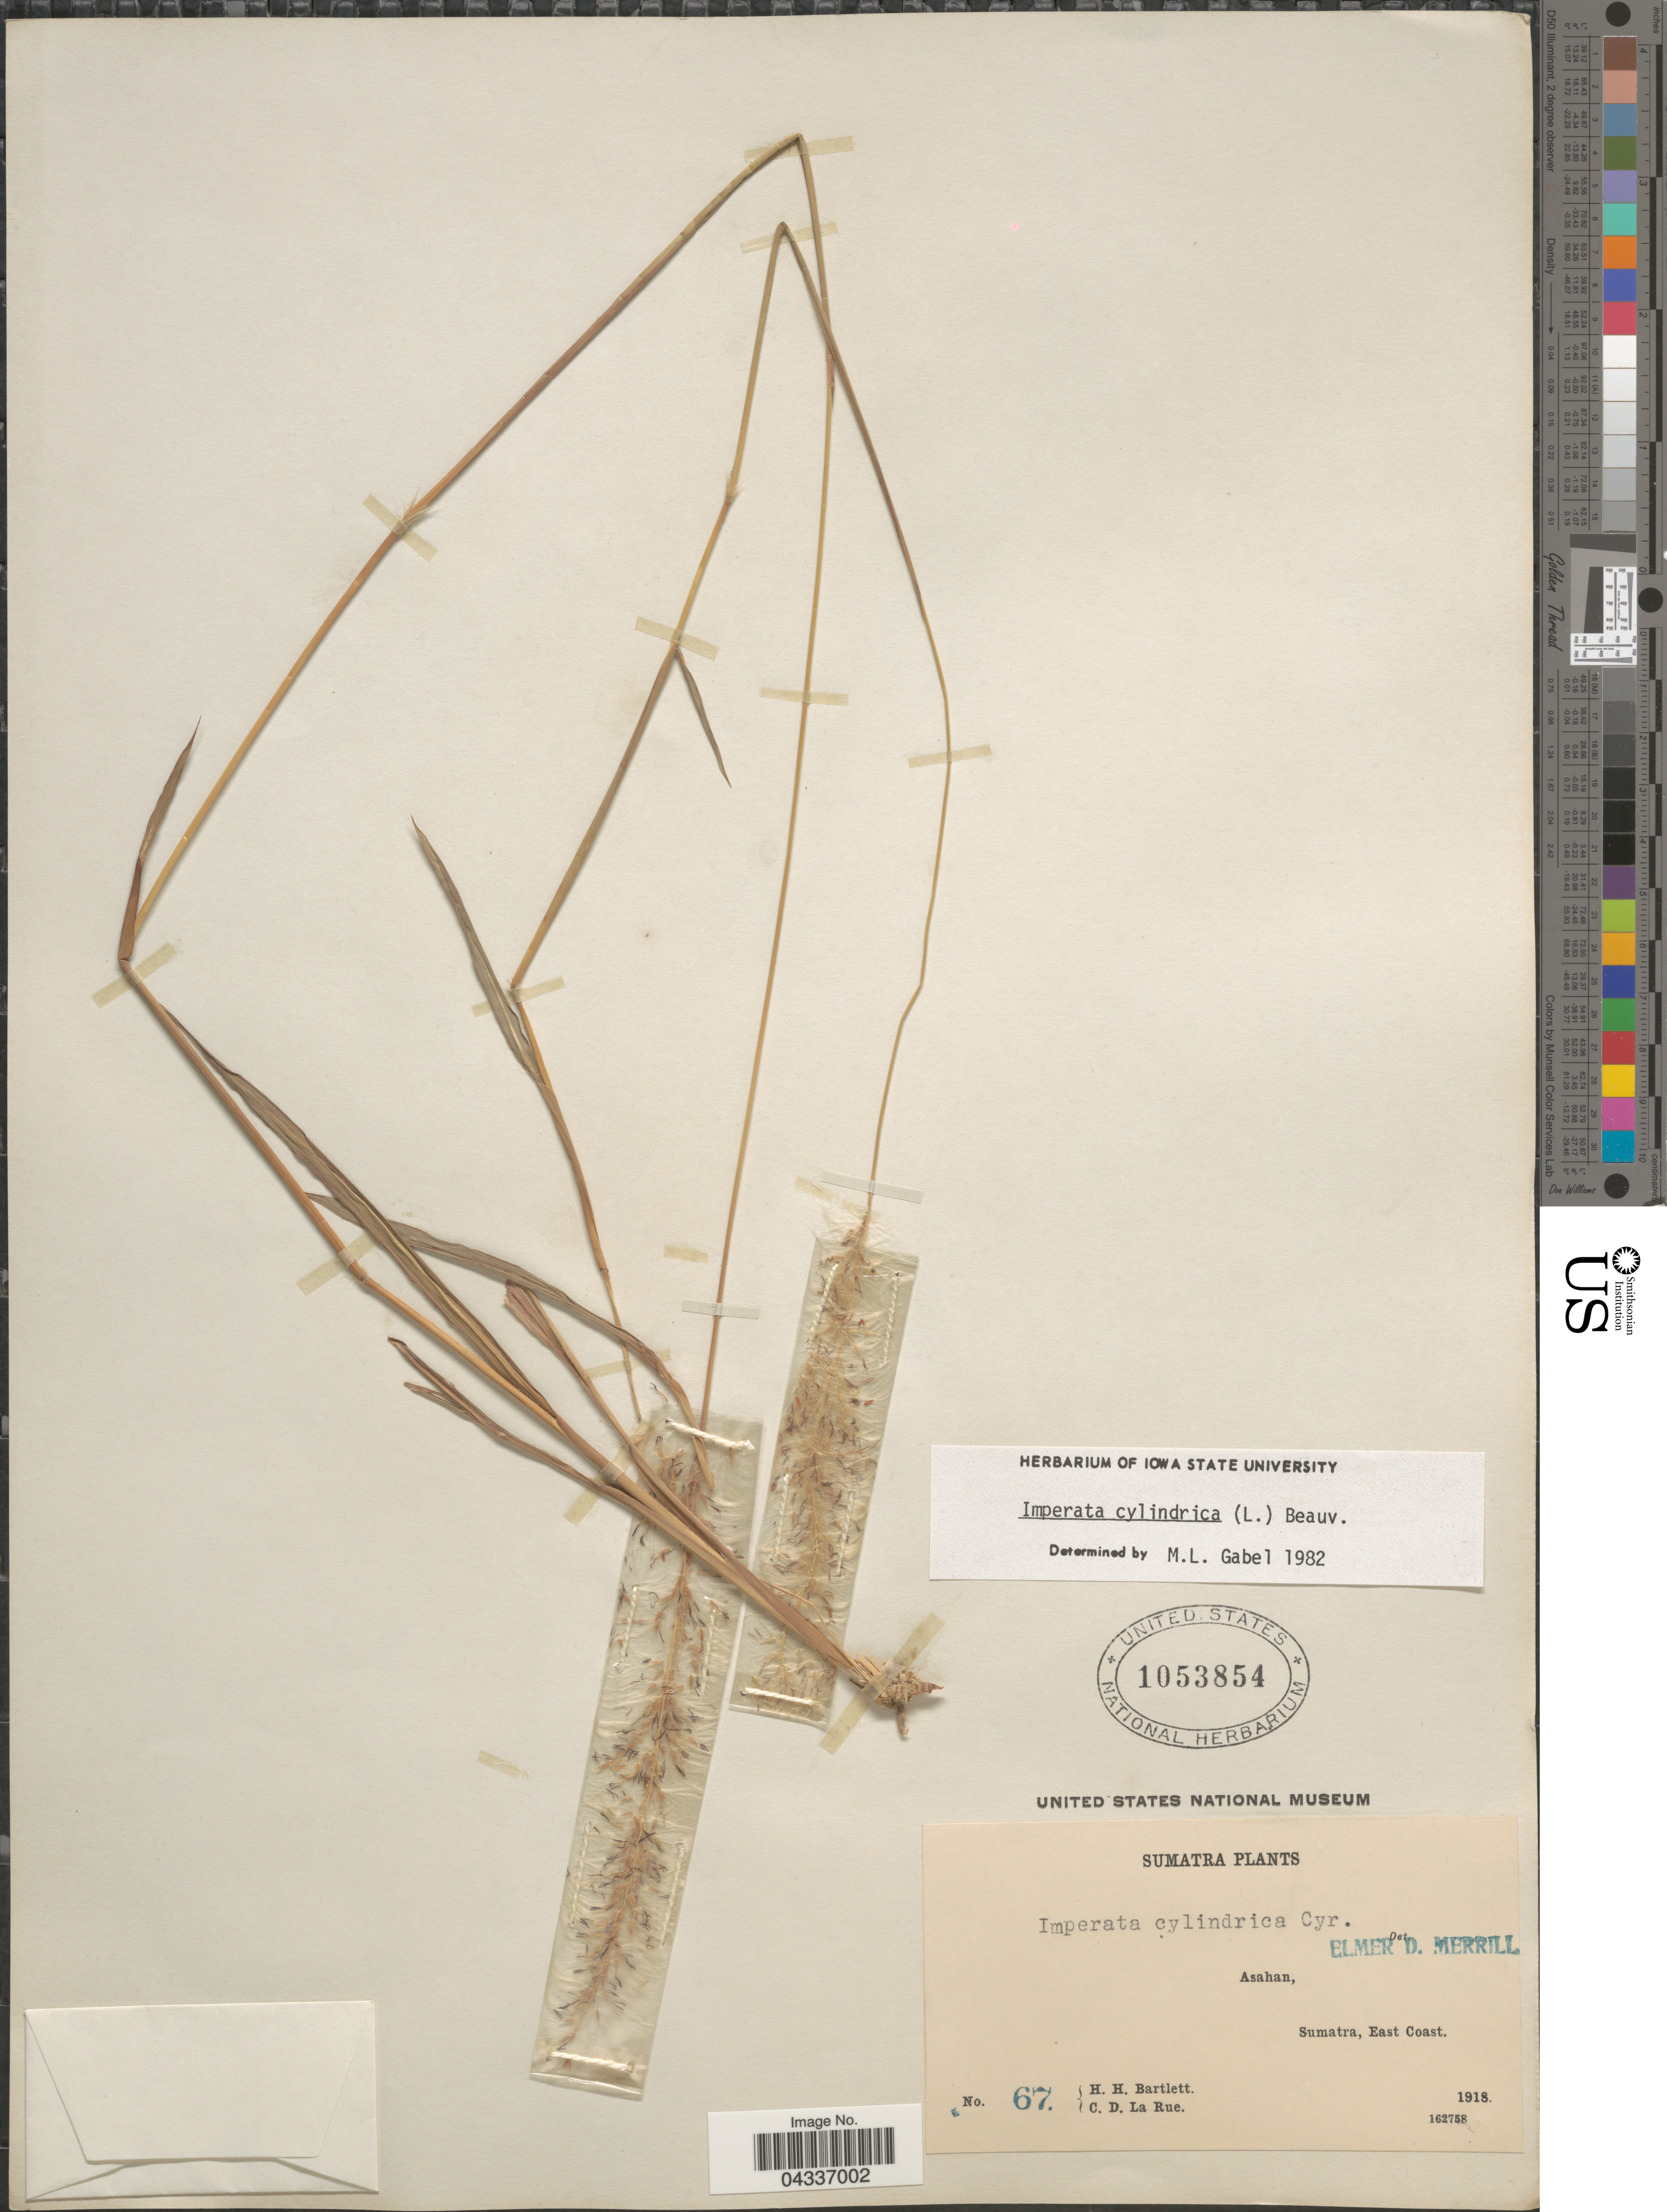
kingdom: Plantae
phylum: Tracheophyta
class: Liliopsida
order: Poales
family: Poaceae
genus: Imperata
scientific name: Imperata cylindrica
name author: (L.) P. Beauv.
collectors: H. H. Bartlett & C. La Rue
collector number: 67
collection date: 1918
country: Indonesia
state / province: Sumatra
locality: Asahan, East Coast.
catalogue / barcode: US 1053854